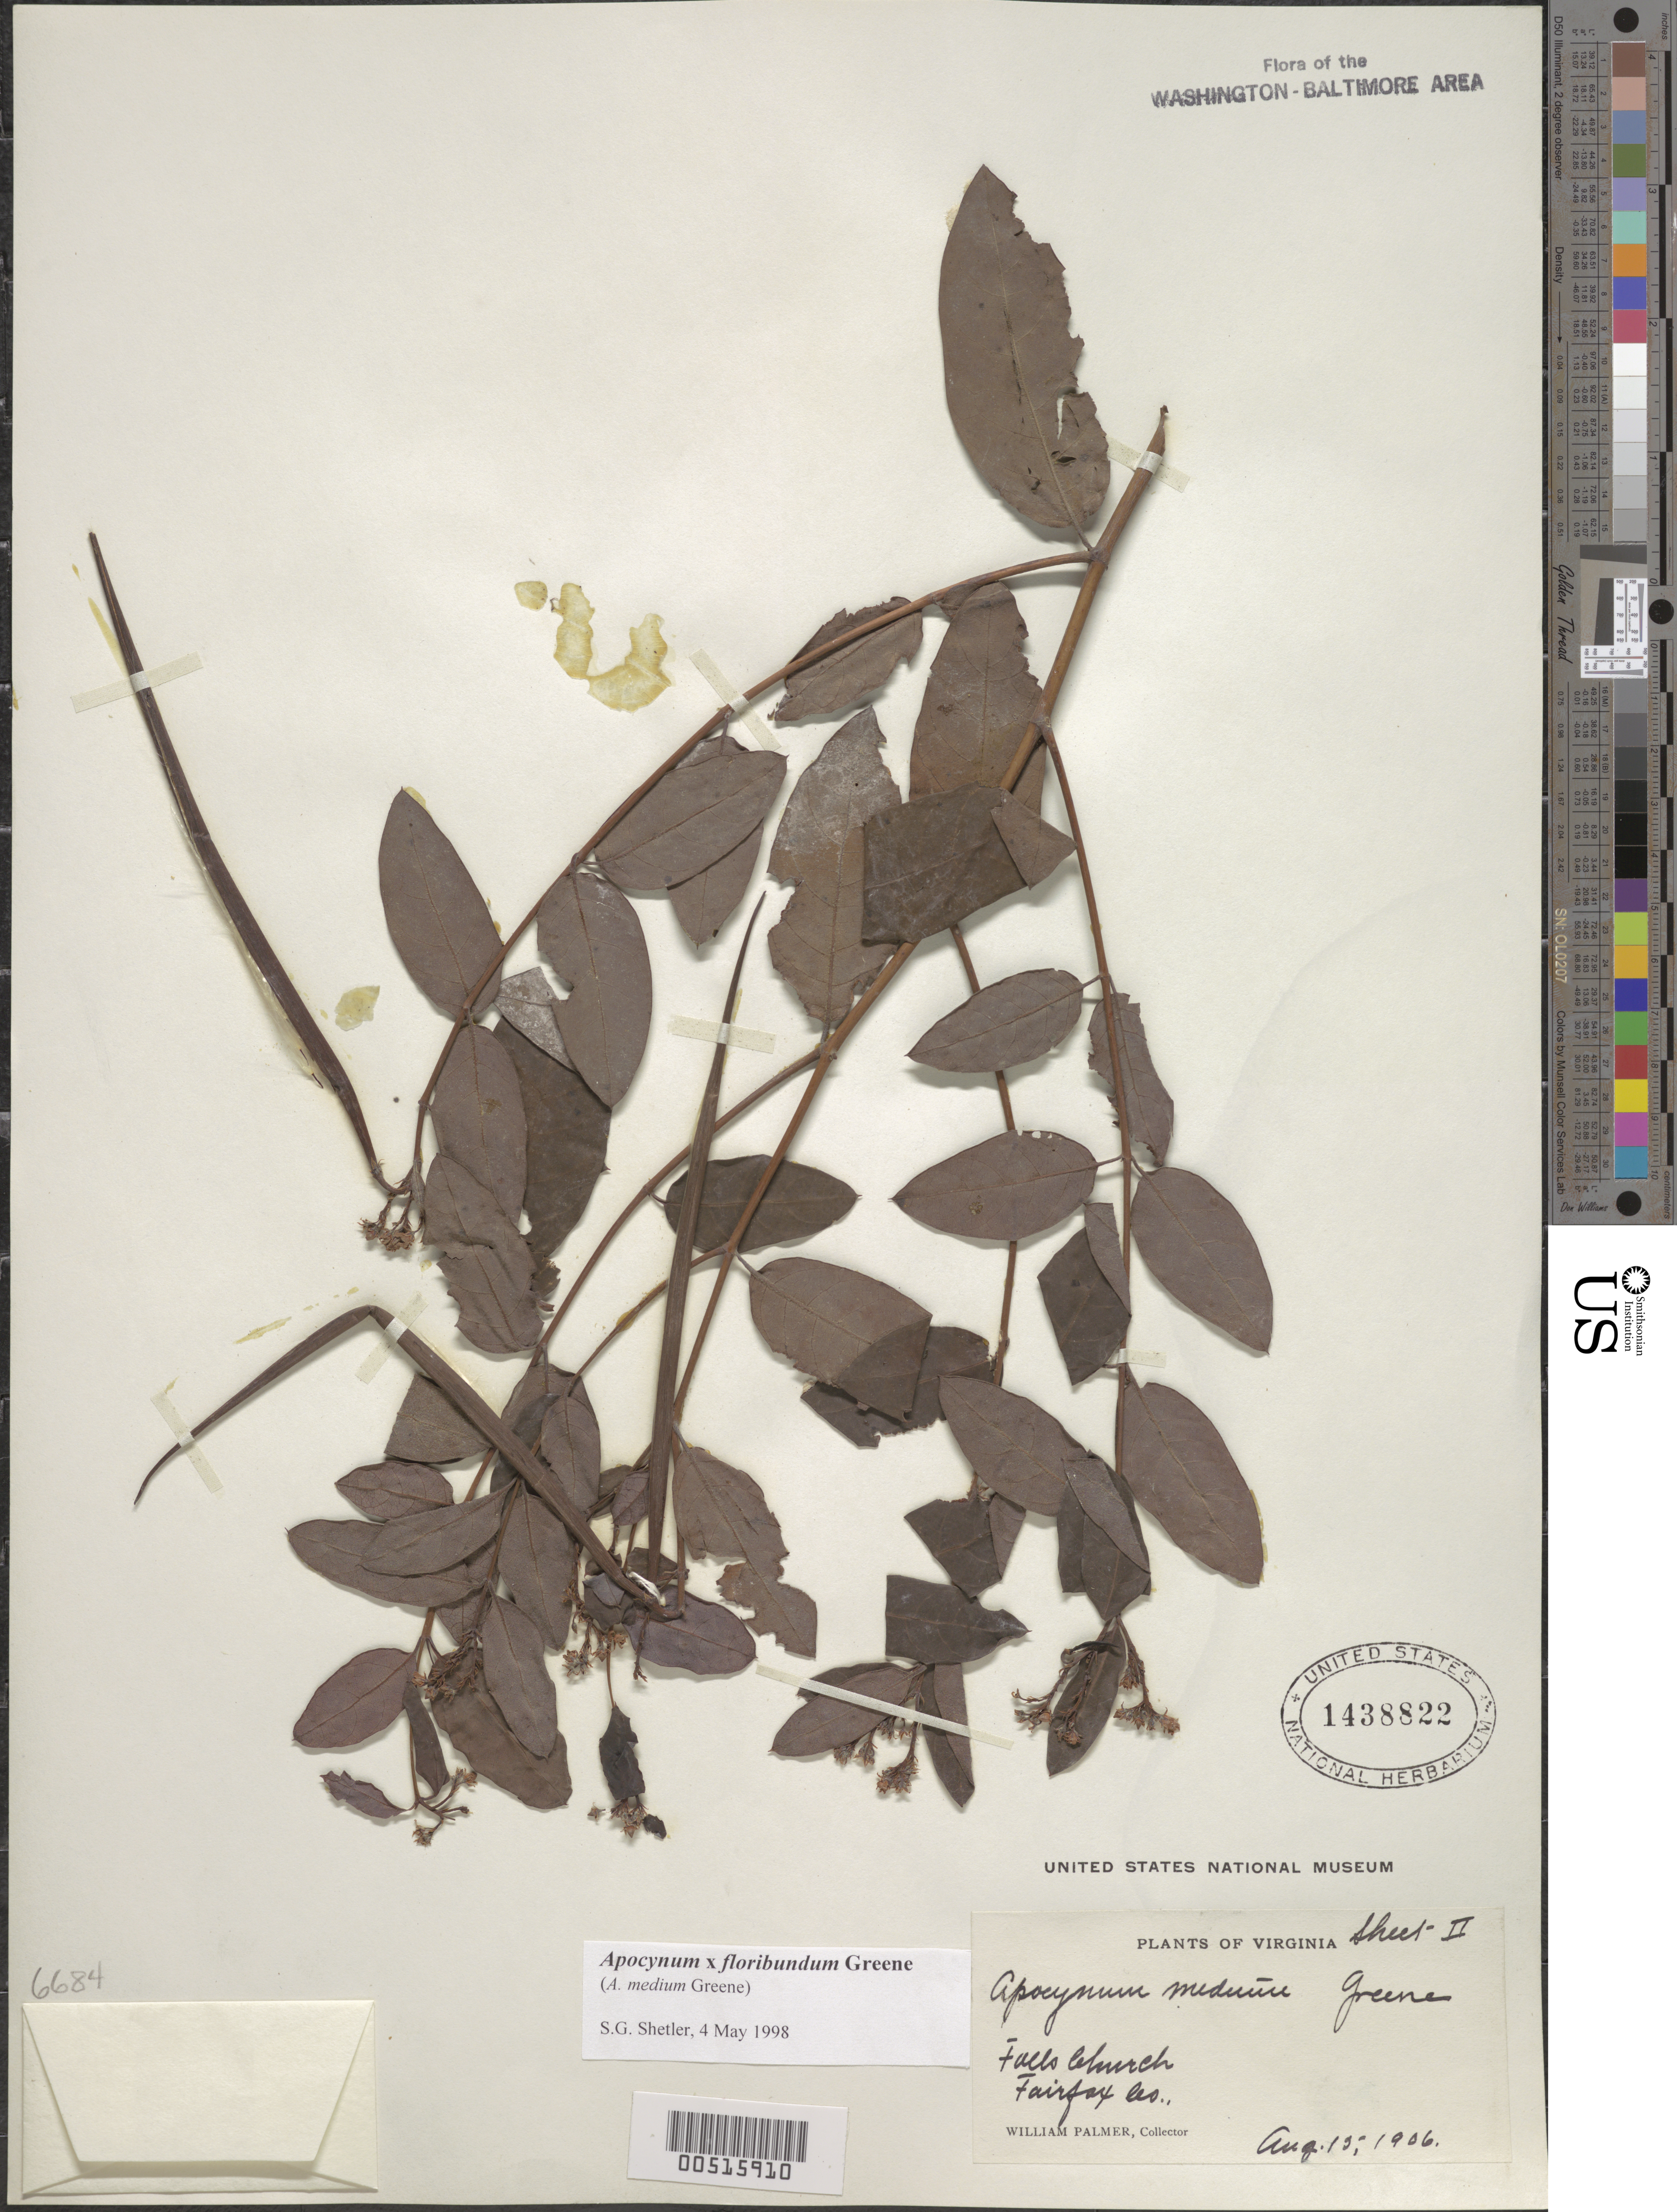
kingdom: Plantae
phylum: Tracheophyta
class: Magnoliopsida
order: Gentianales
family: Apocynaceae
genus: Apocynum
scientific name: Apocynum x floribundum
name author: Greene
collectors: W. Palmer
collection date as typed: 15 Aug 1906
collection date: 1906-08-15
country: United States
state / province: Virginia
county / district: Fairfax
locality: Falls Church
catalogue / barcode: US 1438822